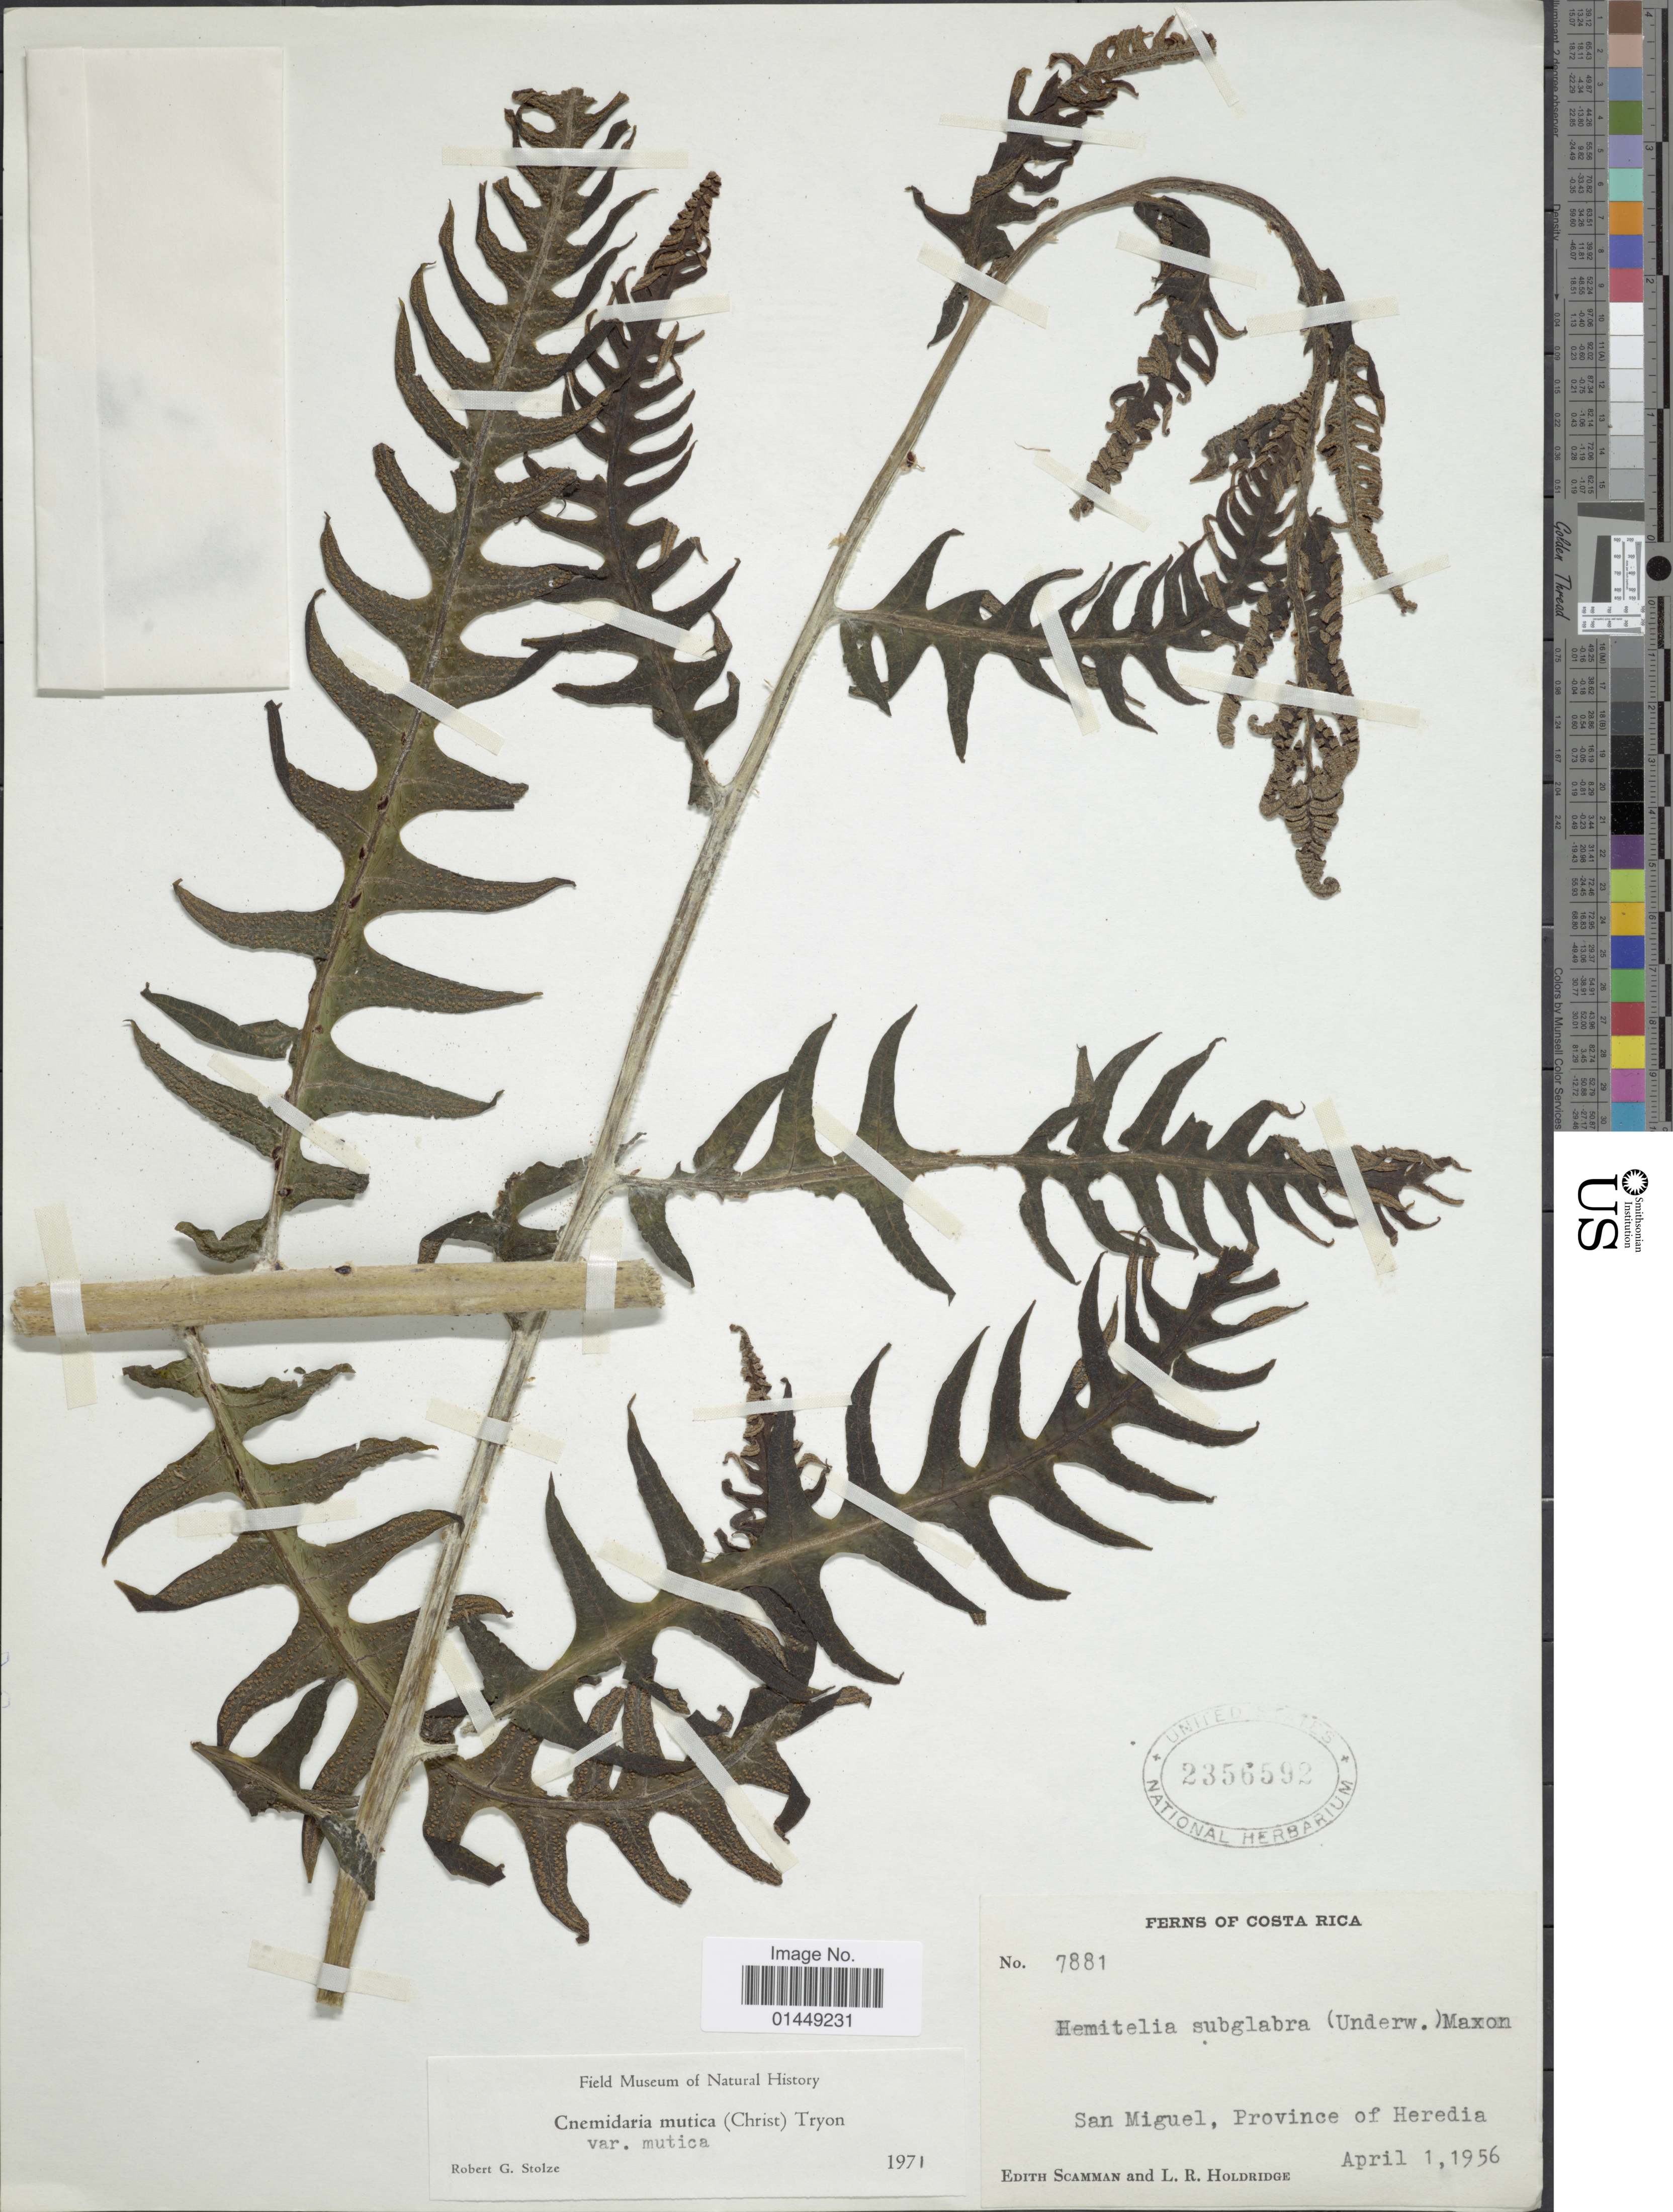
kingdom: Plantae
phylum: Tracheophyta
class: Polypodiopsida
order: Cyatheales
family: Cyatheaceae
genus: Cyathea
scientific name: Cyathea mutica var. mutica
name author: (Christ) Domin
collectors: E. Scamman & L. Holdridge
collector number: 7881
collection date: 1956-04-01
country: Costa Rica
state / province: Heredia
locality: San Miguel, Province of Heredia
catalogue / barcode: US 2356592